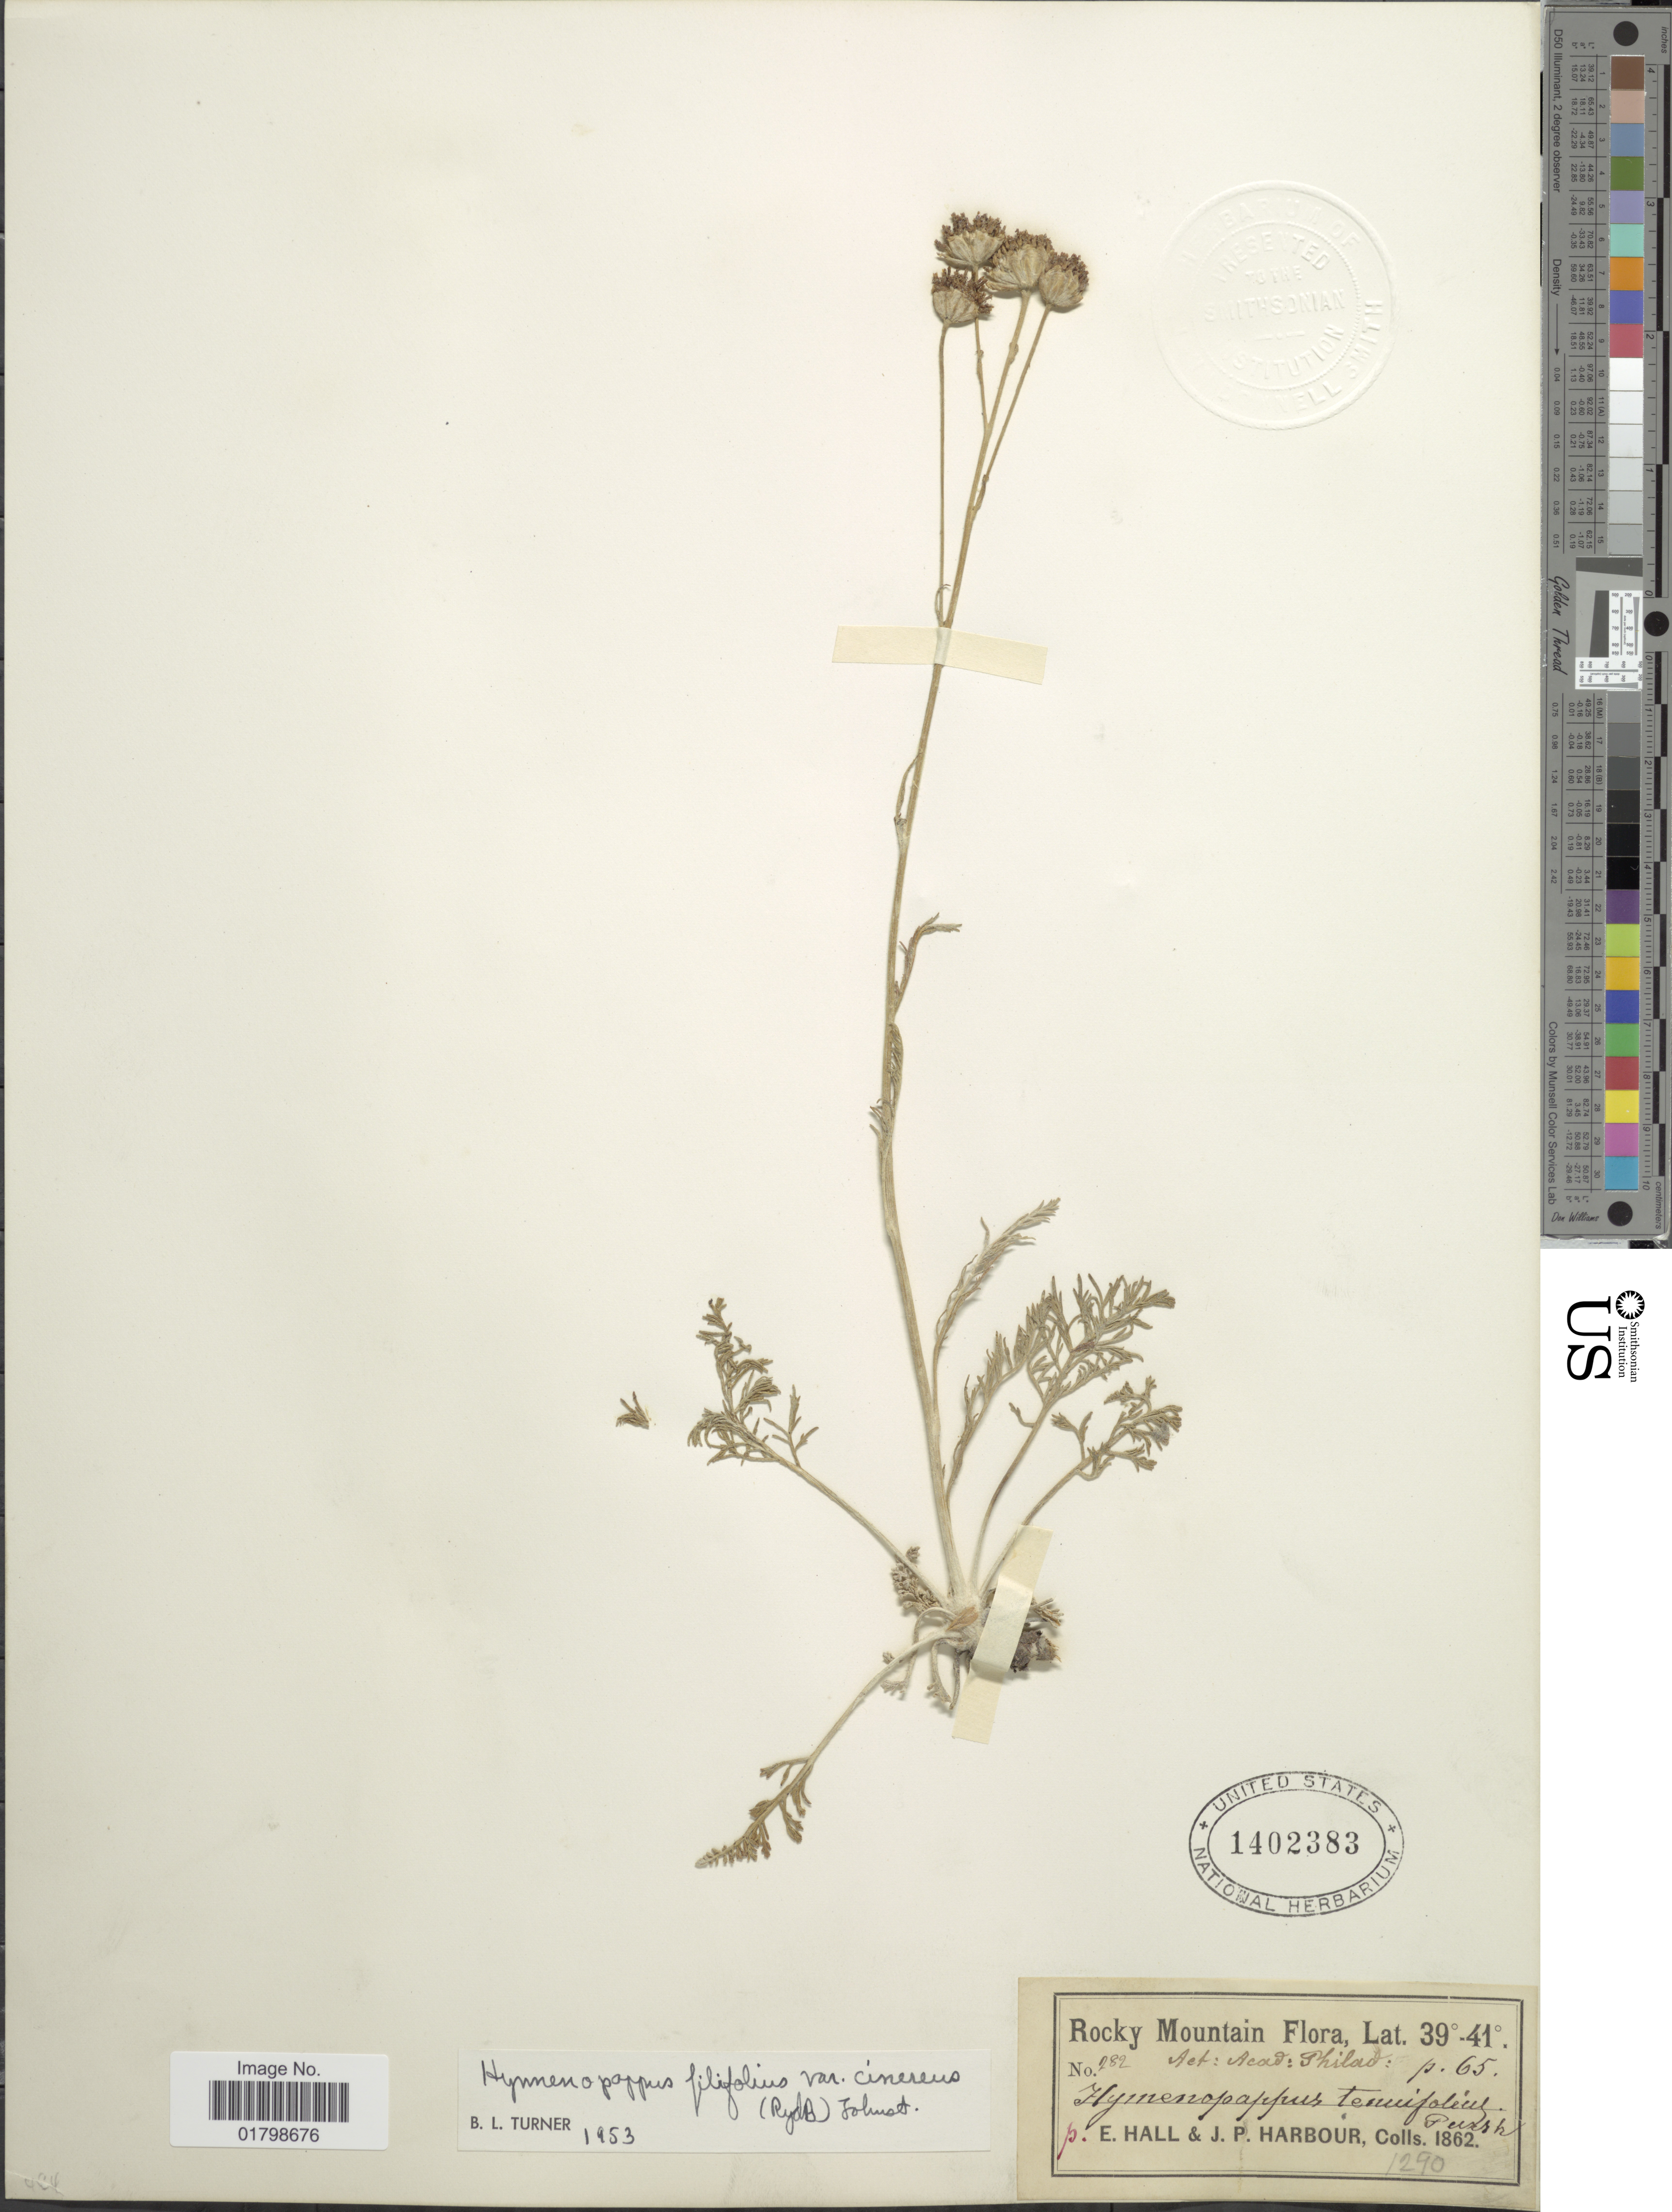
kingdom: Plantae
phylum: Tracheophyta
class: Magnoliopsida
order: Asterales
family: Asteraceae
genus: Hymenopappus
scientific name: Hymenopappus filifolius var. cinereus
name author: (Rydb.) I.M. Johnst.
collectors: E. Hall & J. Harbour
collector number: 282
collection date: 1862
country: United States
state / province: Colorado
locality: Rocky Mtns.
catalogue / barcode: US 1402383